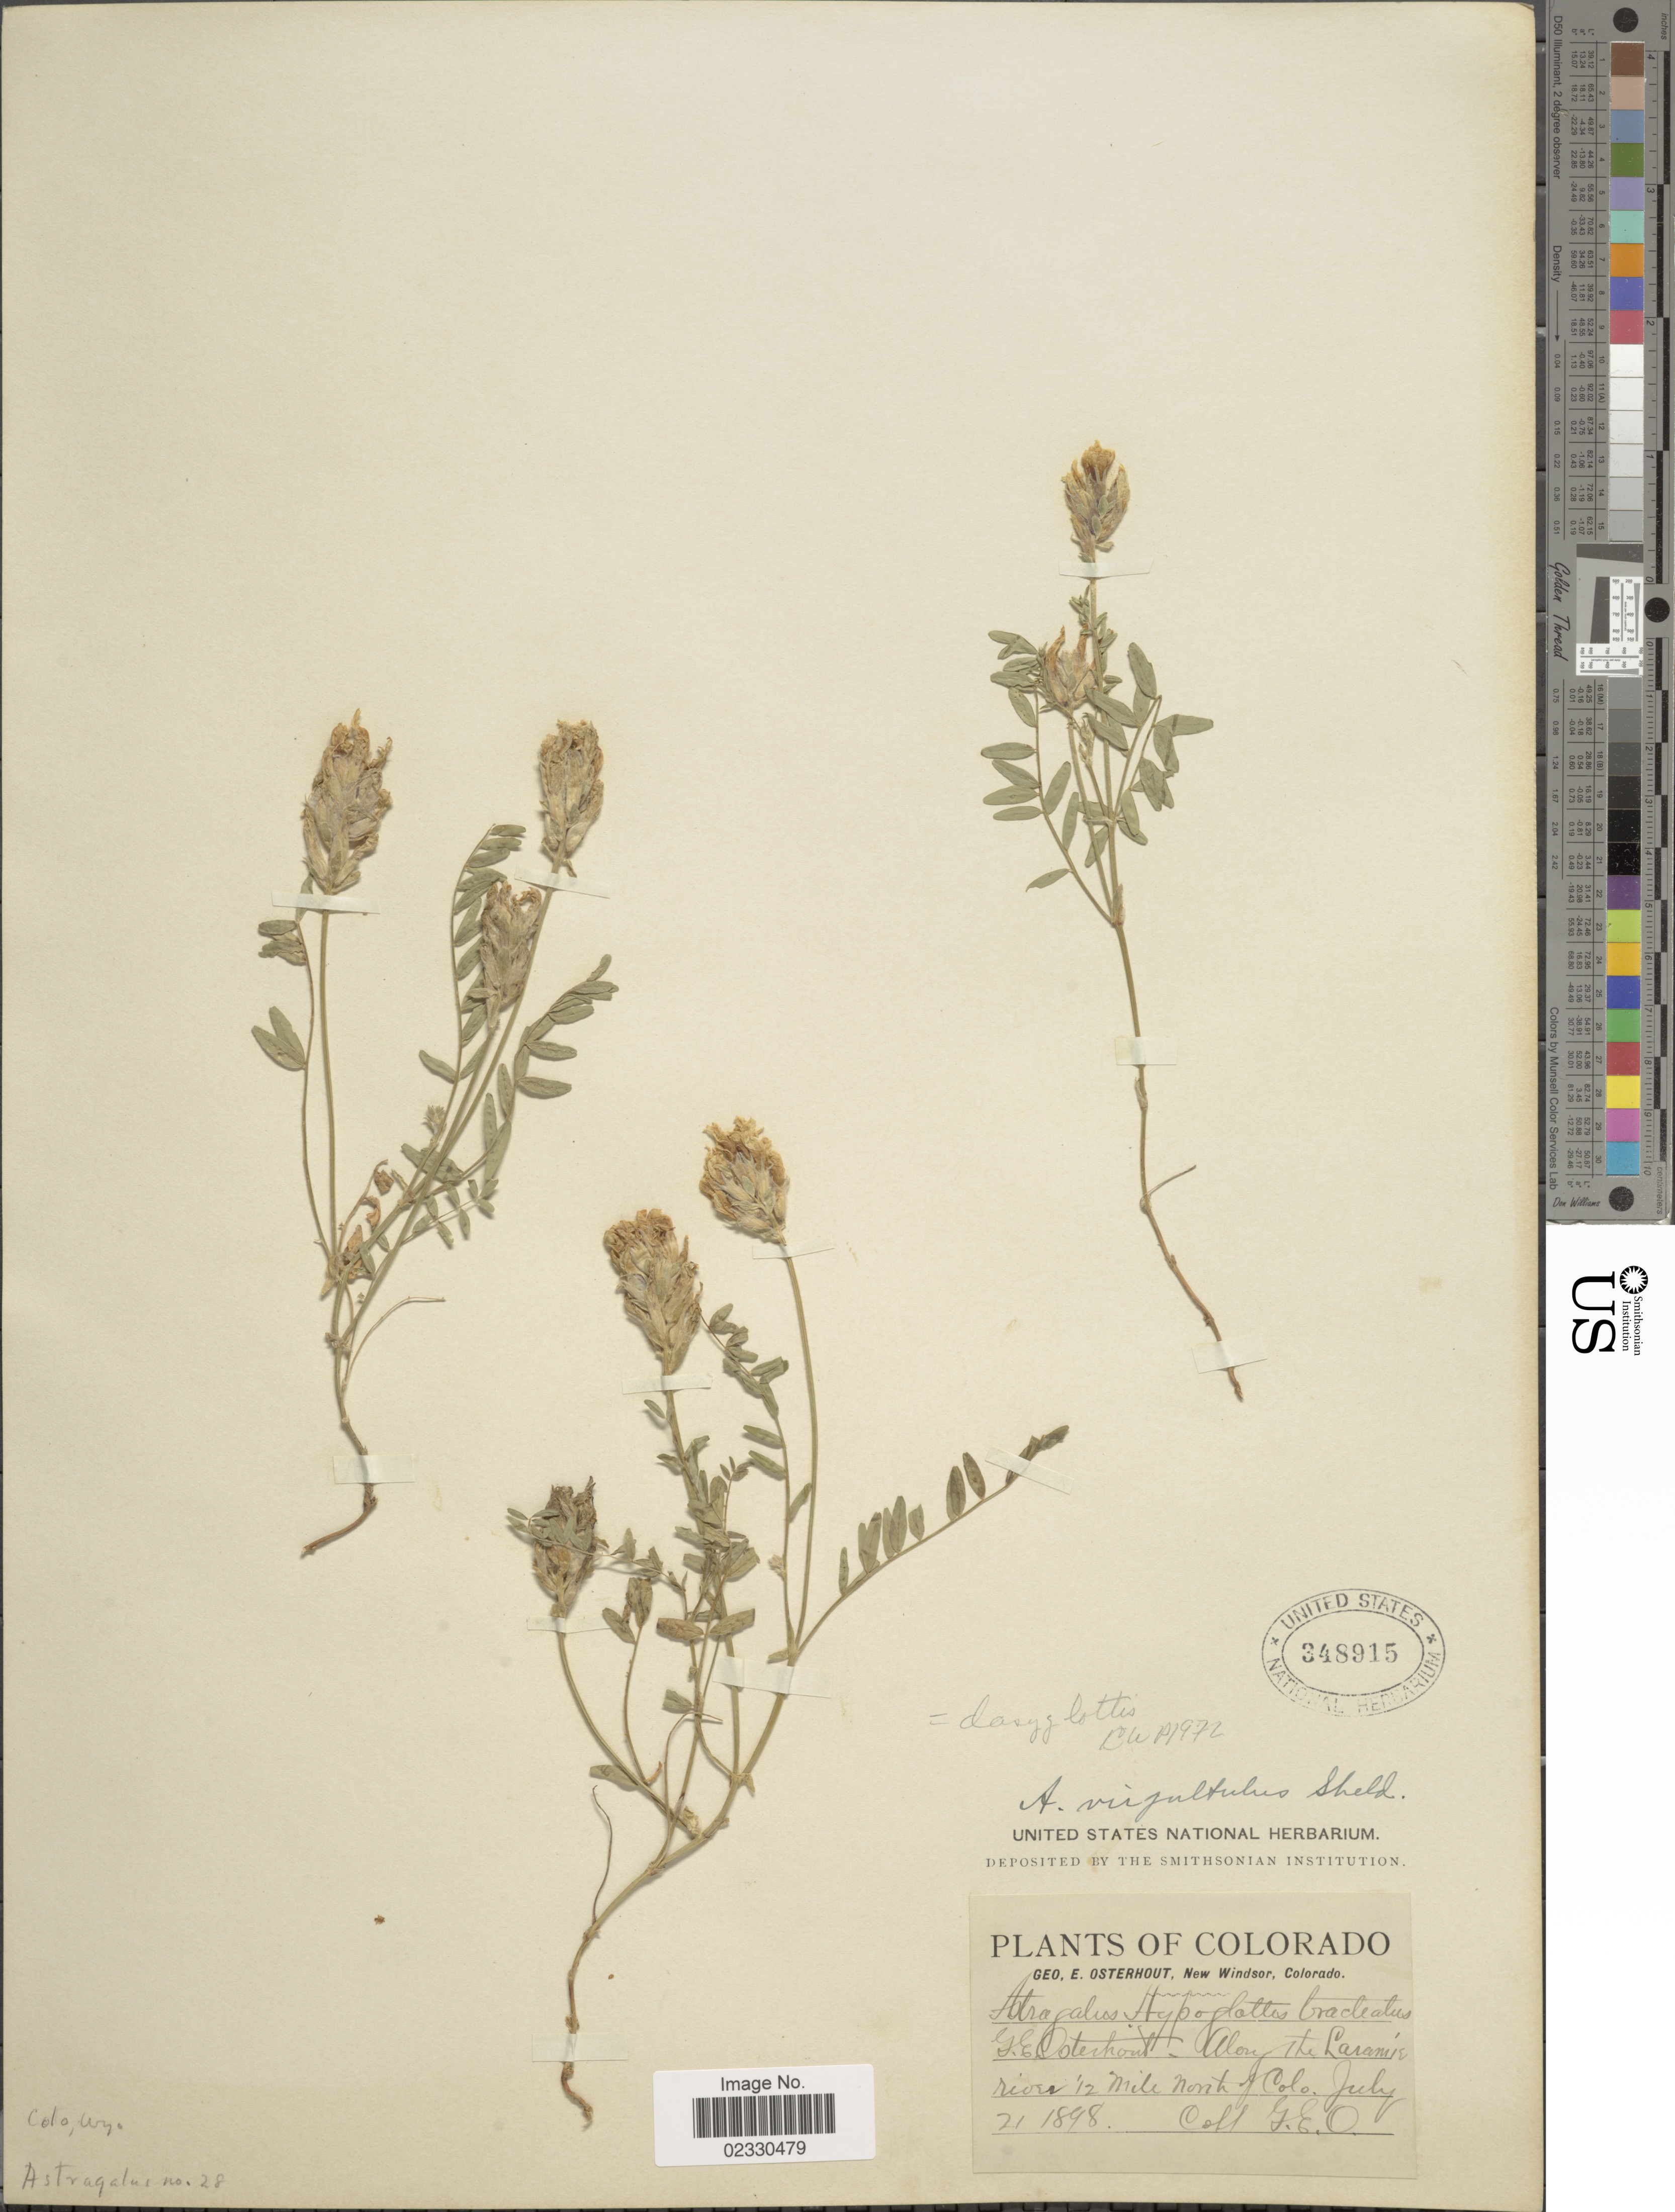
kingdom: Plantae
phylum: Tracheophyta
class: Magnoliopsida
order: Fabales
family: Fabaceae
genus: Astragalus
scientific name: Astragalus dasyglottis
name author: DC.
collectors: G. Osterhout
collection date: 1898-07-21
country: United States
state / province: Colorado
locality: Along the Laramier river 12 mile north of Colo.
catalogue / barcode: US 348915